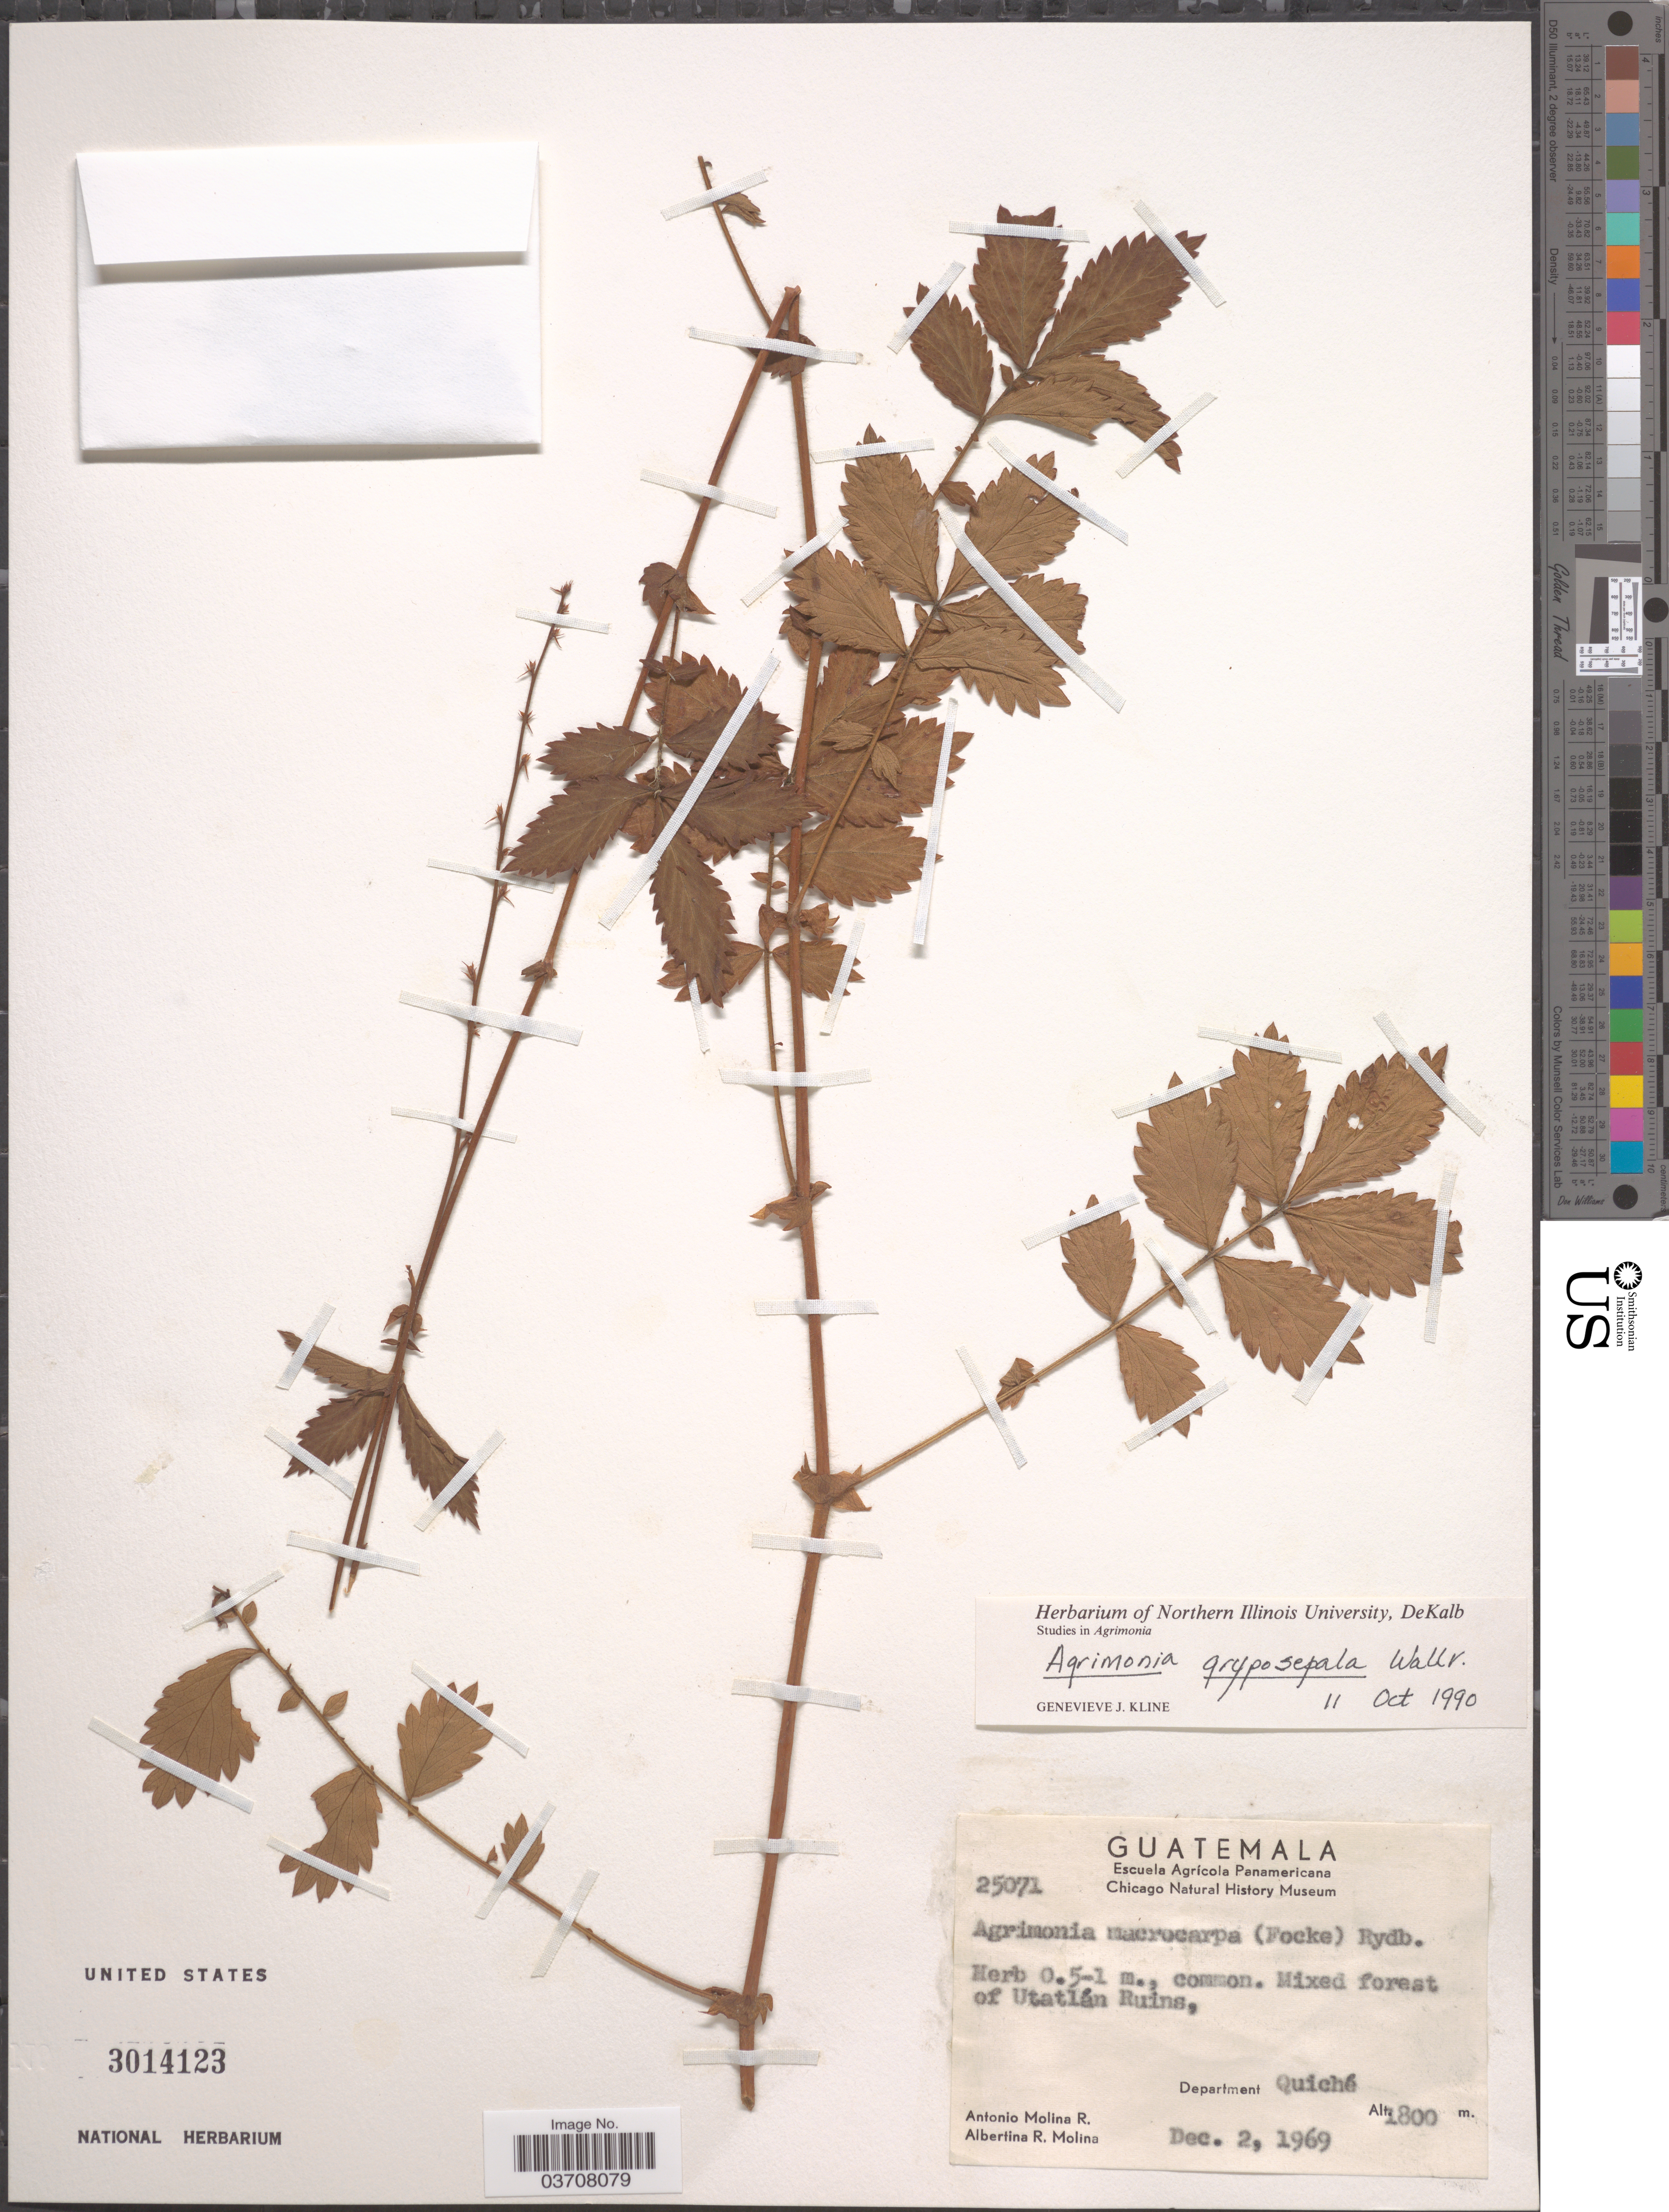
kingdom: Plantae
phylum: Tracheophyta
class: Magnoliopsida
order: Rosales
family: Rosaceae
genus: Agrimonia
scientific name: Agrimonia gryposepala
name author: Wallr.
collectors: A. Molina R. & A. R. Molina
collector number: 25071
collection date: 1969-12-02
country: Guatemala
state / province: El Quiche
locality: Mixed forest of Utatlán Ruins, Department Quiché.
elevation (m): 1800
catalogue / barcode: US 3014123